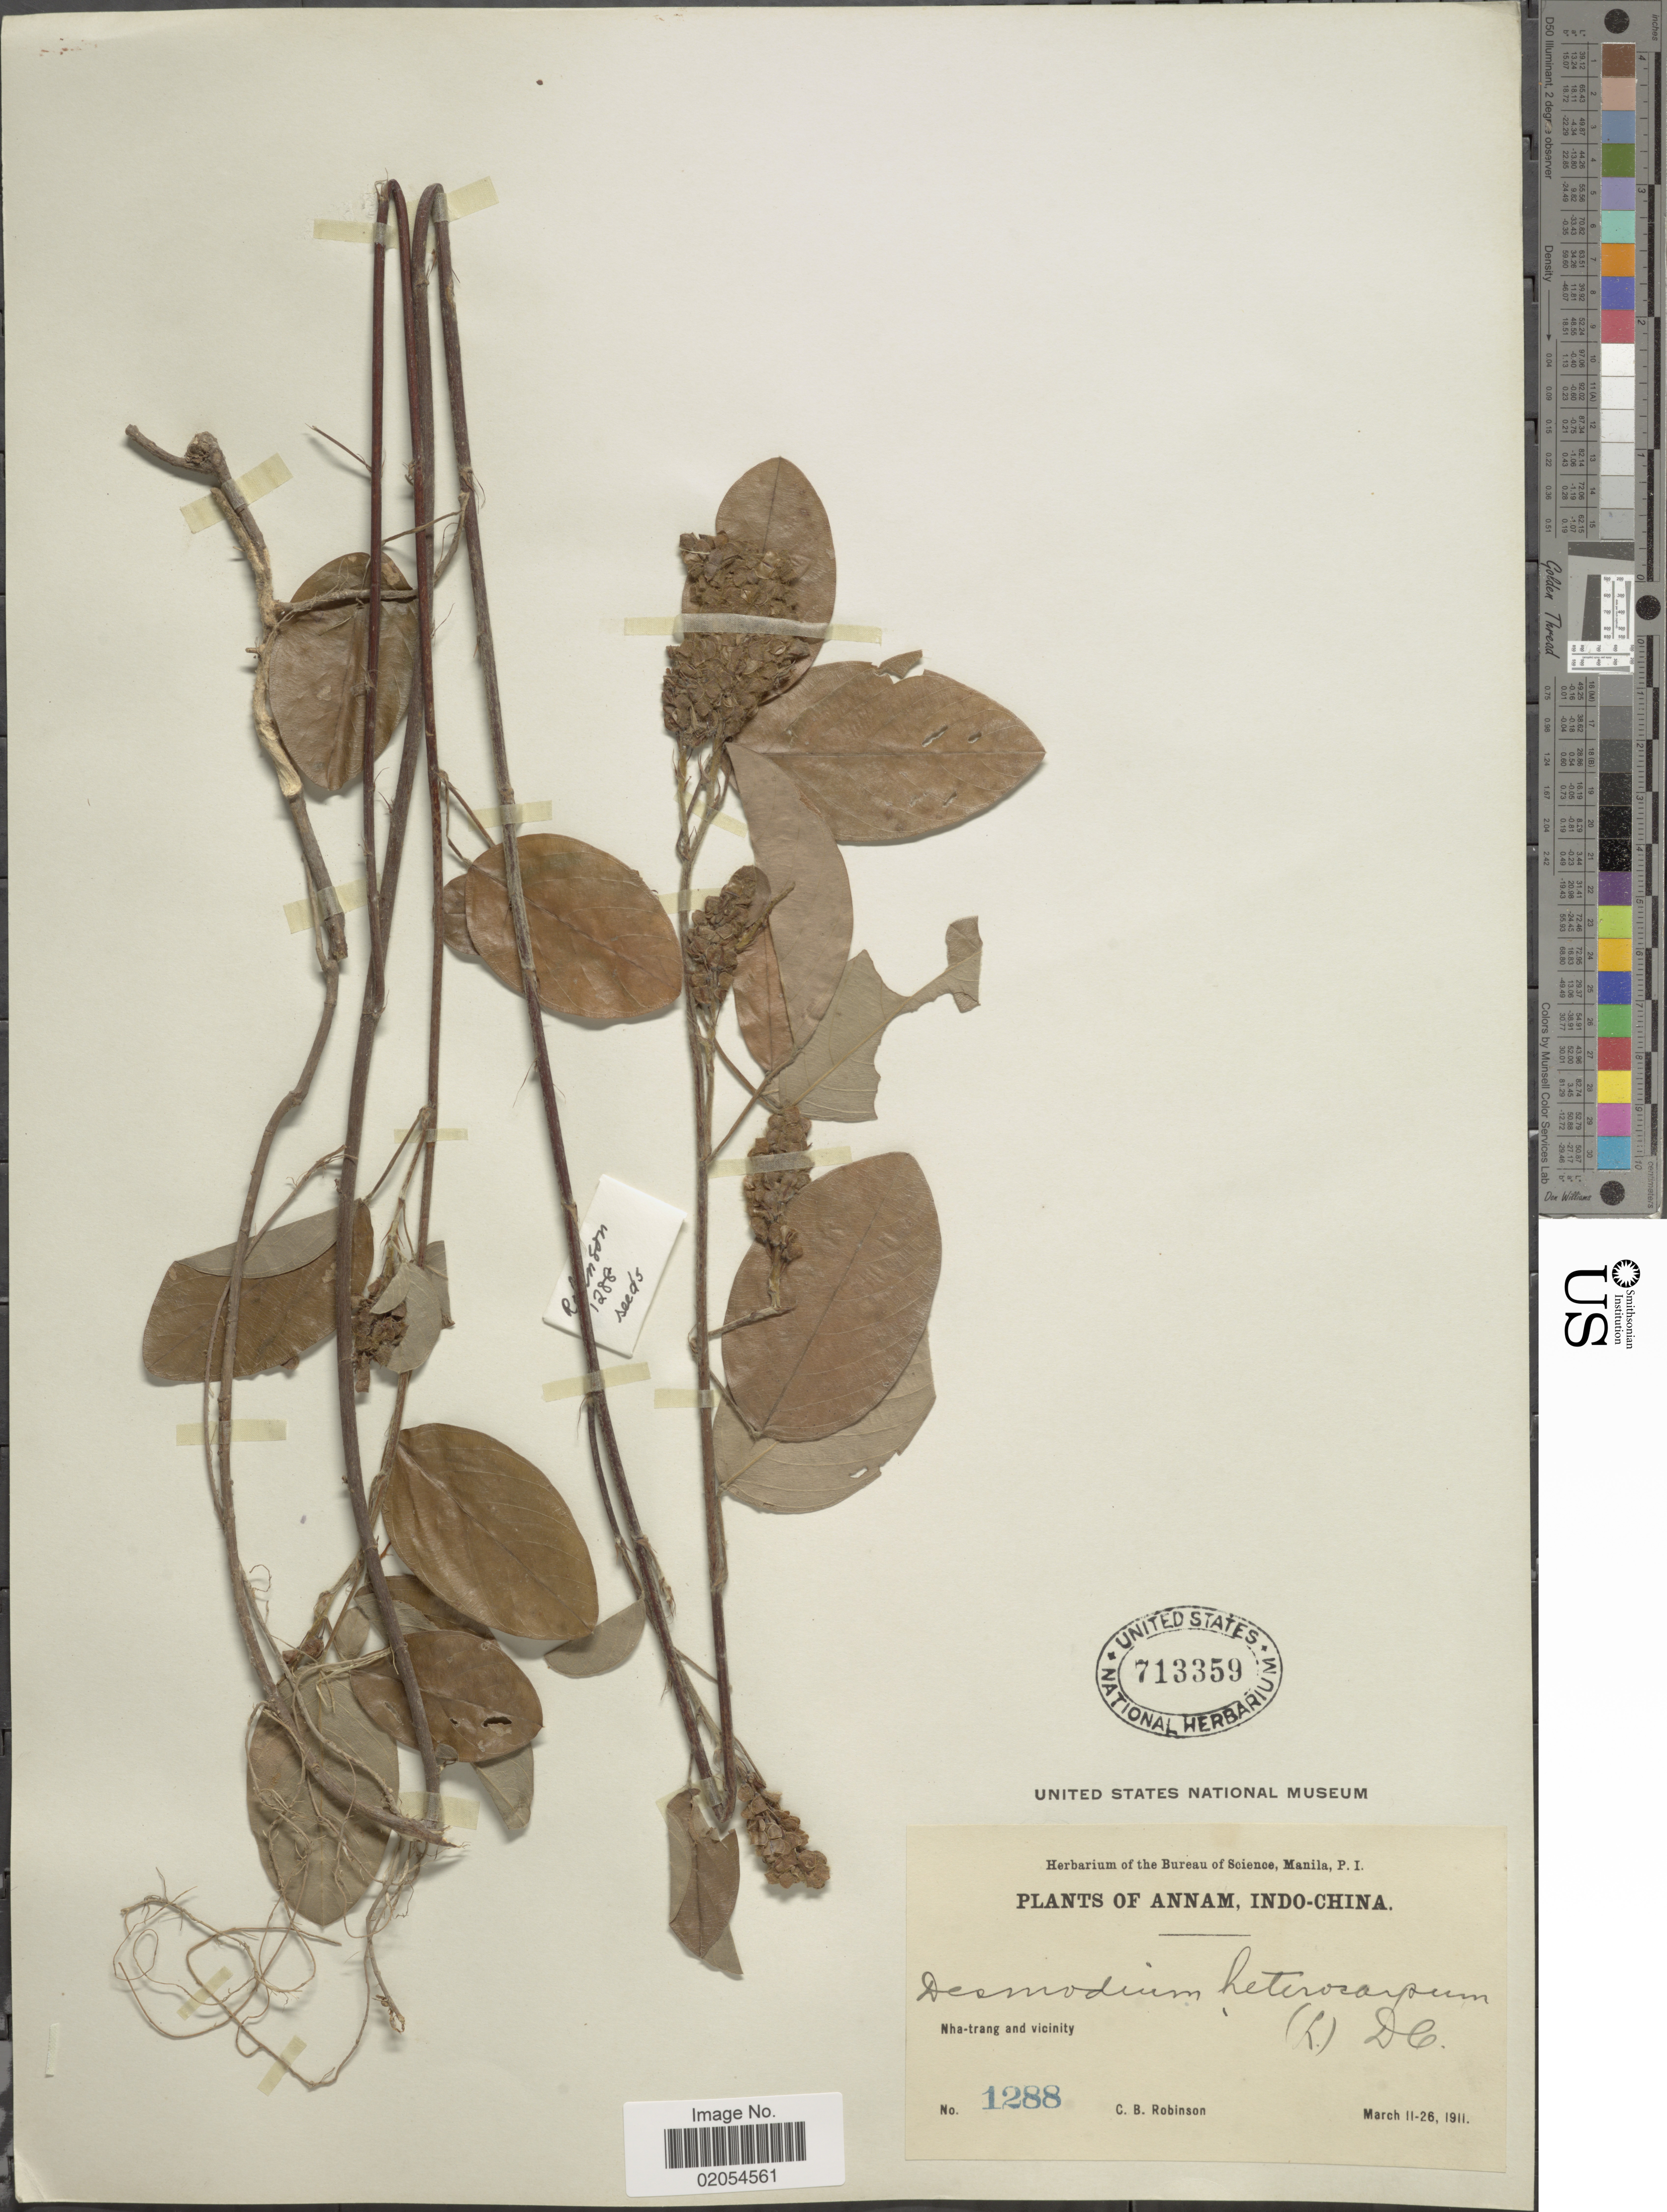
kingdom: Plantae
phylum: Tracheophyta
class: Magnoliopsida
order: Fabales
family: Fabaceae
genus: Grona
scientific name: Grona heterocarpos subsp. heterocarpos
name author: (L.) H. Ohashi & K. Ohashi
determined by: Strong, Mark T., (BOT), Smithsonian Institution - National Museum of Natural History (UNITED STATES)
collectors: C. Robinson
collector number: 1288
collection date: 1911-03-11/1911-03-26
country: Vietnam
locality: Annam, Indo-China, Nha-trang and vicinity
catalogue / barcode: US 713359